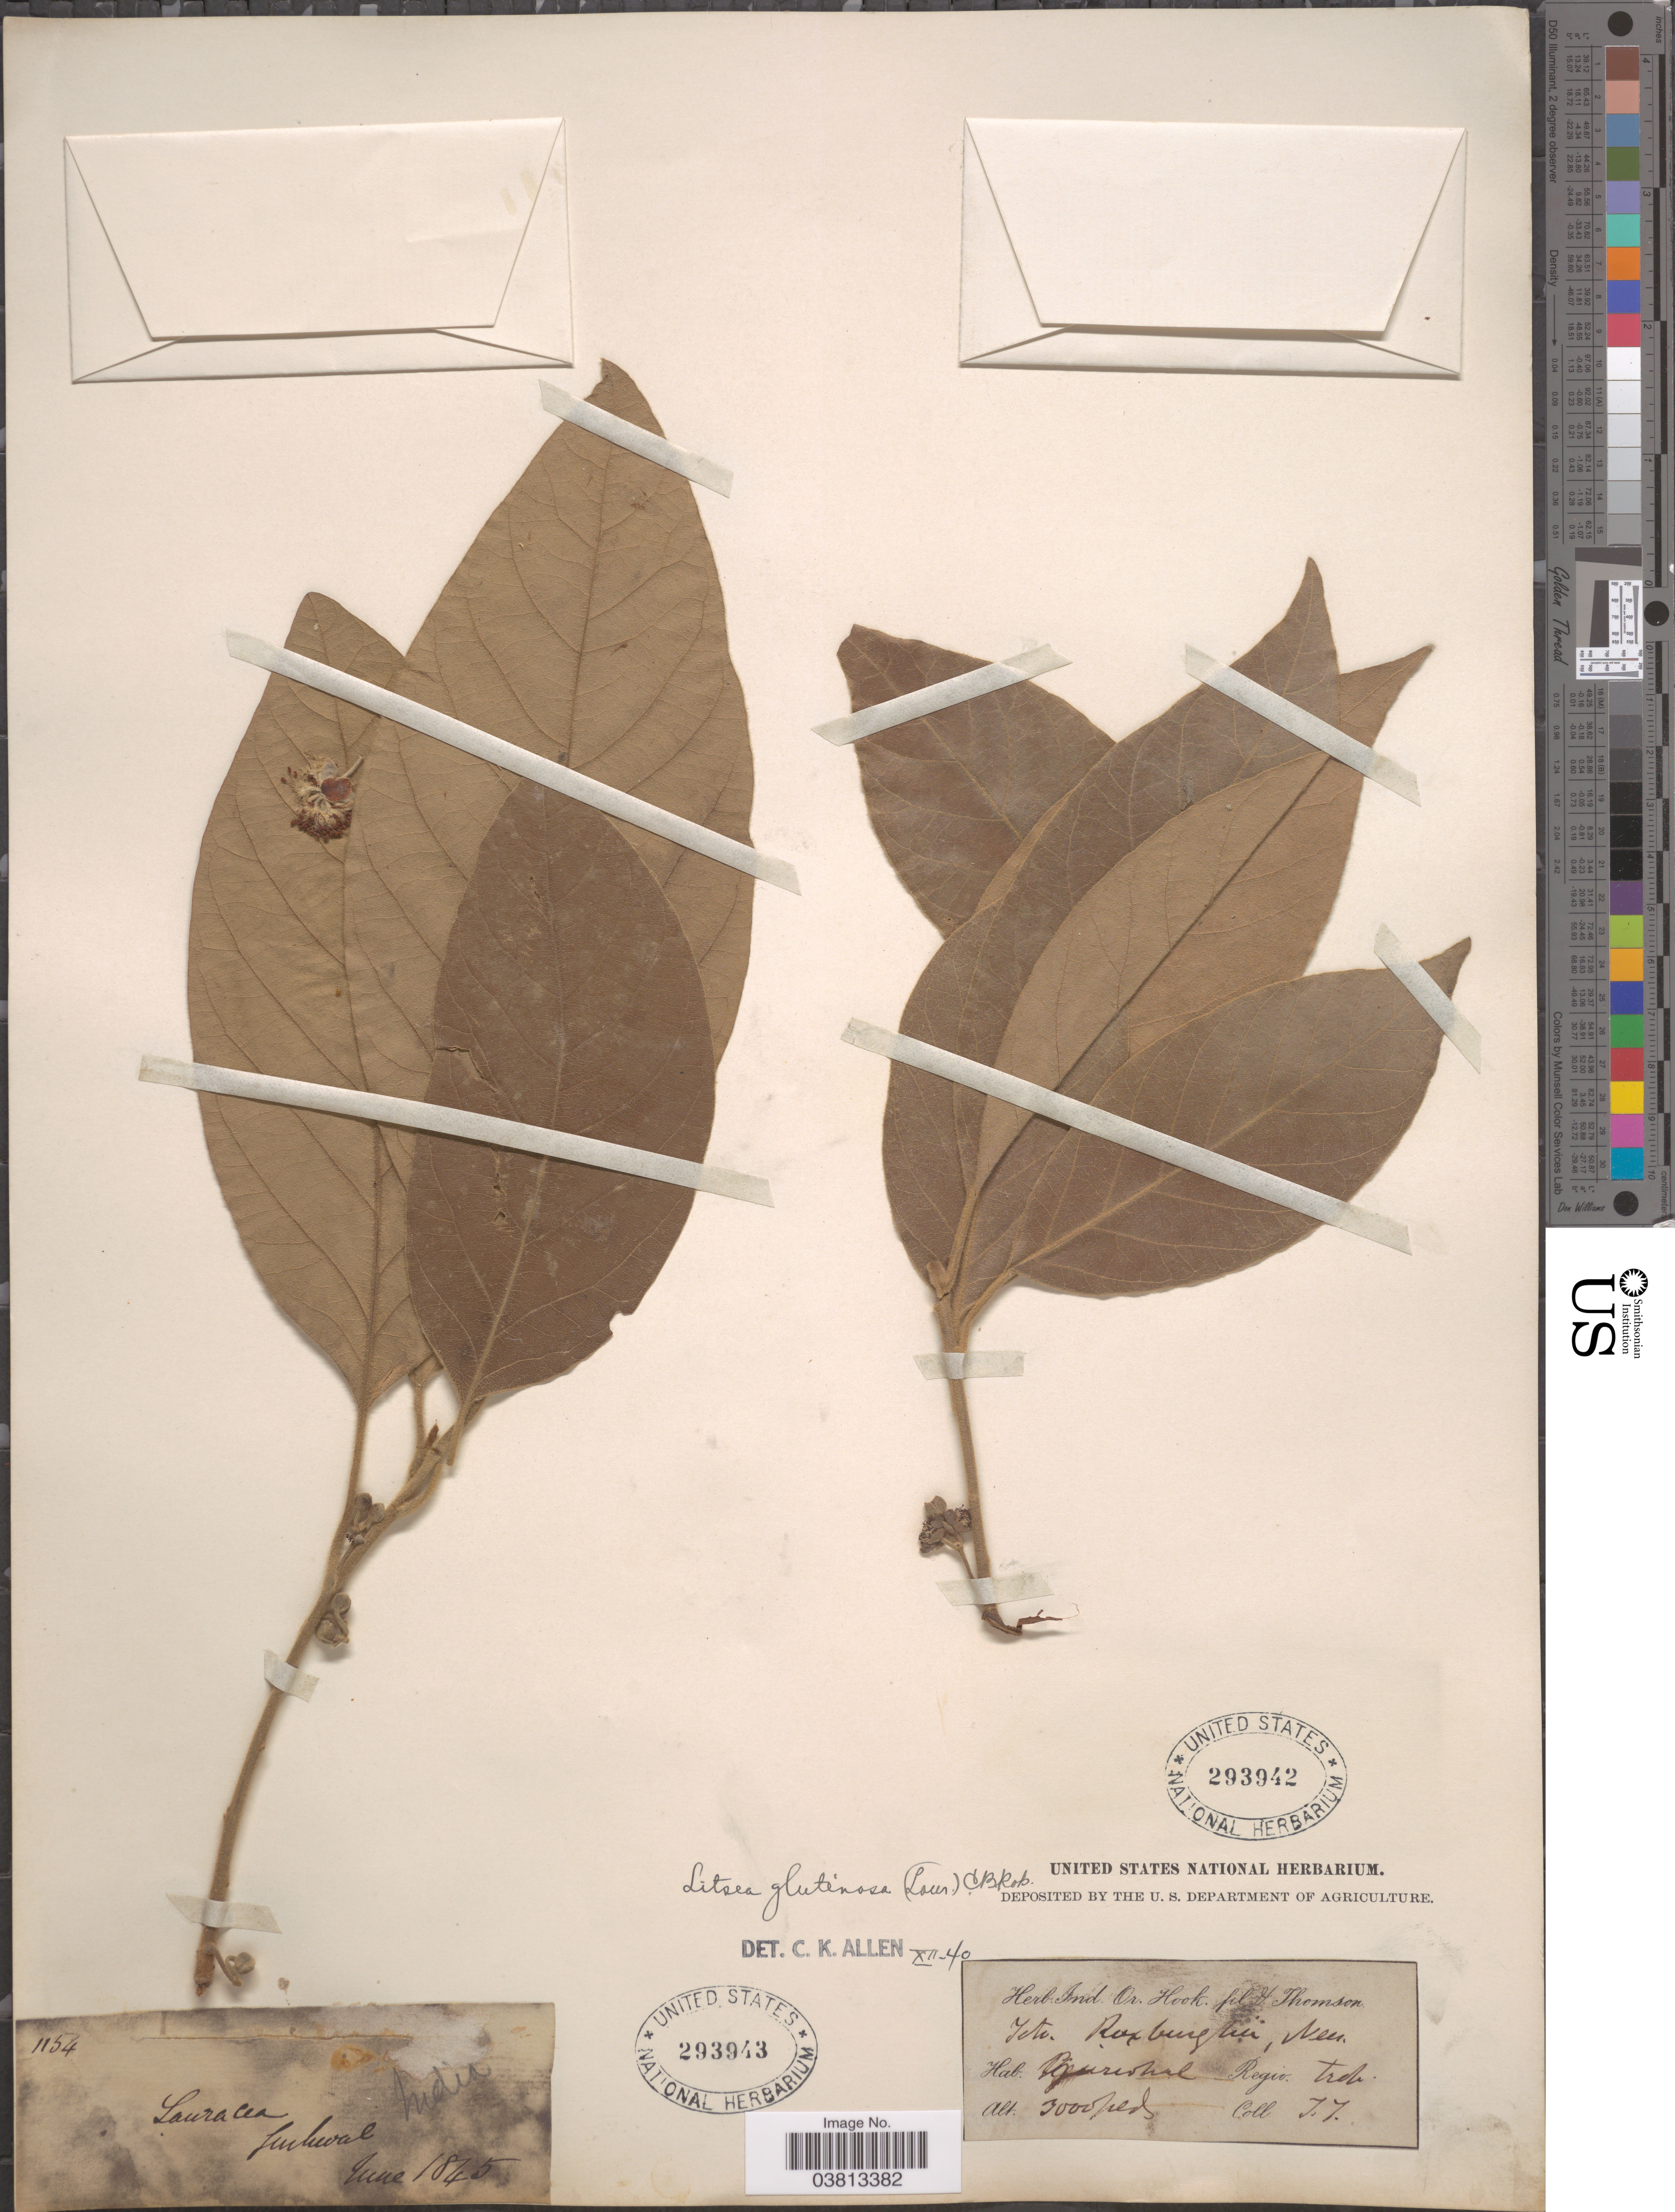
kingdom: Plantae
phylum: Tracheophyta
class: Magnoliopsida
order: Laurales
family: Lauraceae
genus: Litsea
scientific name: Litsea glutinosa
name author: (Lour.) C.B. Rob.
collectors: T. Thomson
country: India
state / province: Uttarakhand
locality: Gurwhal. Regio trop.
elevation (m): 914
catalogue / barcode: US 293942